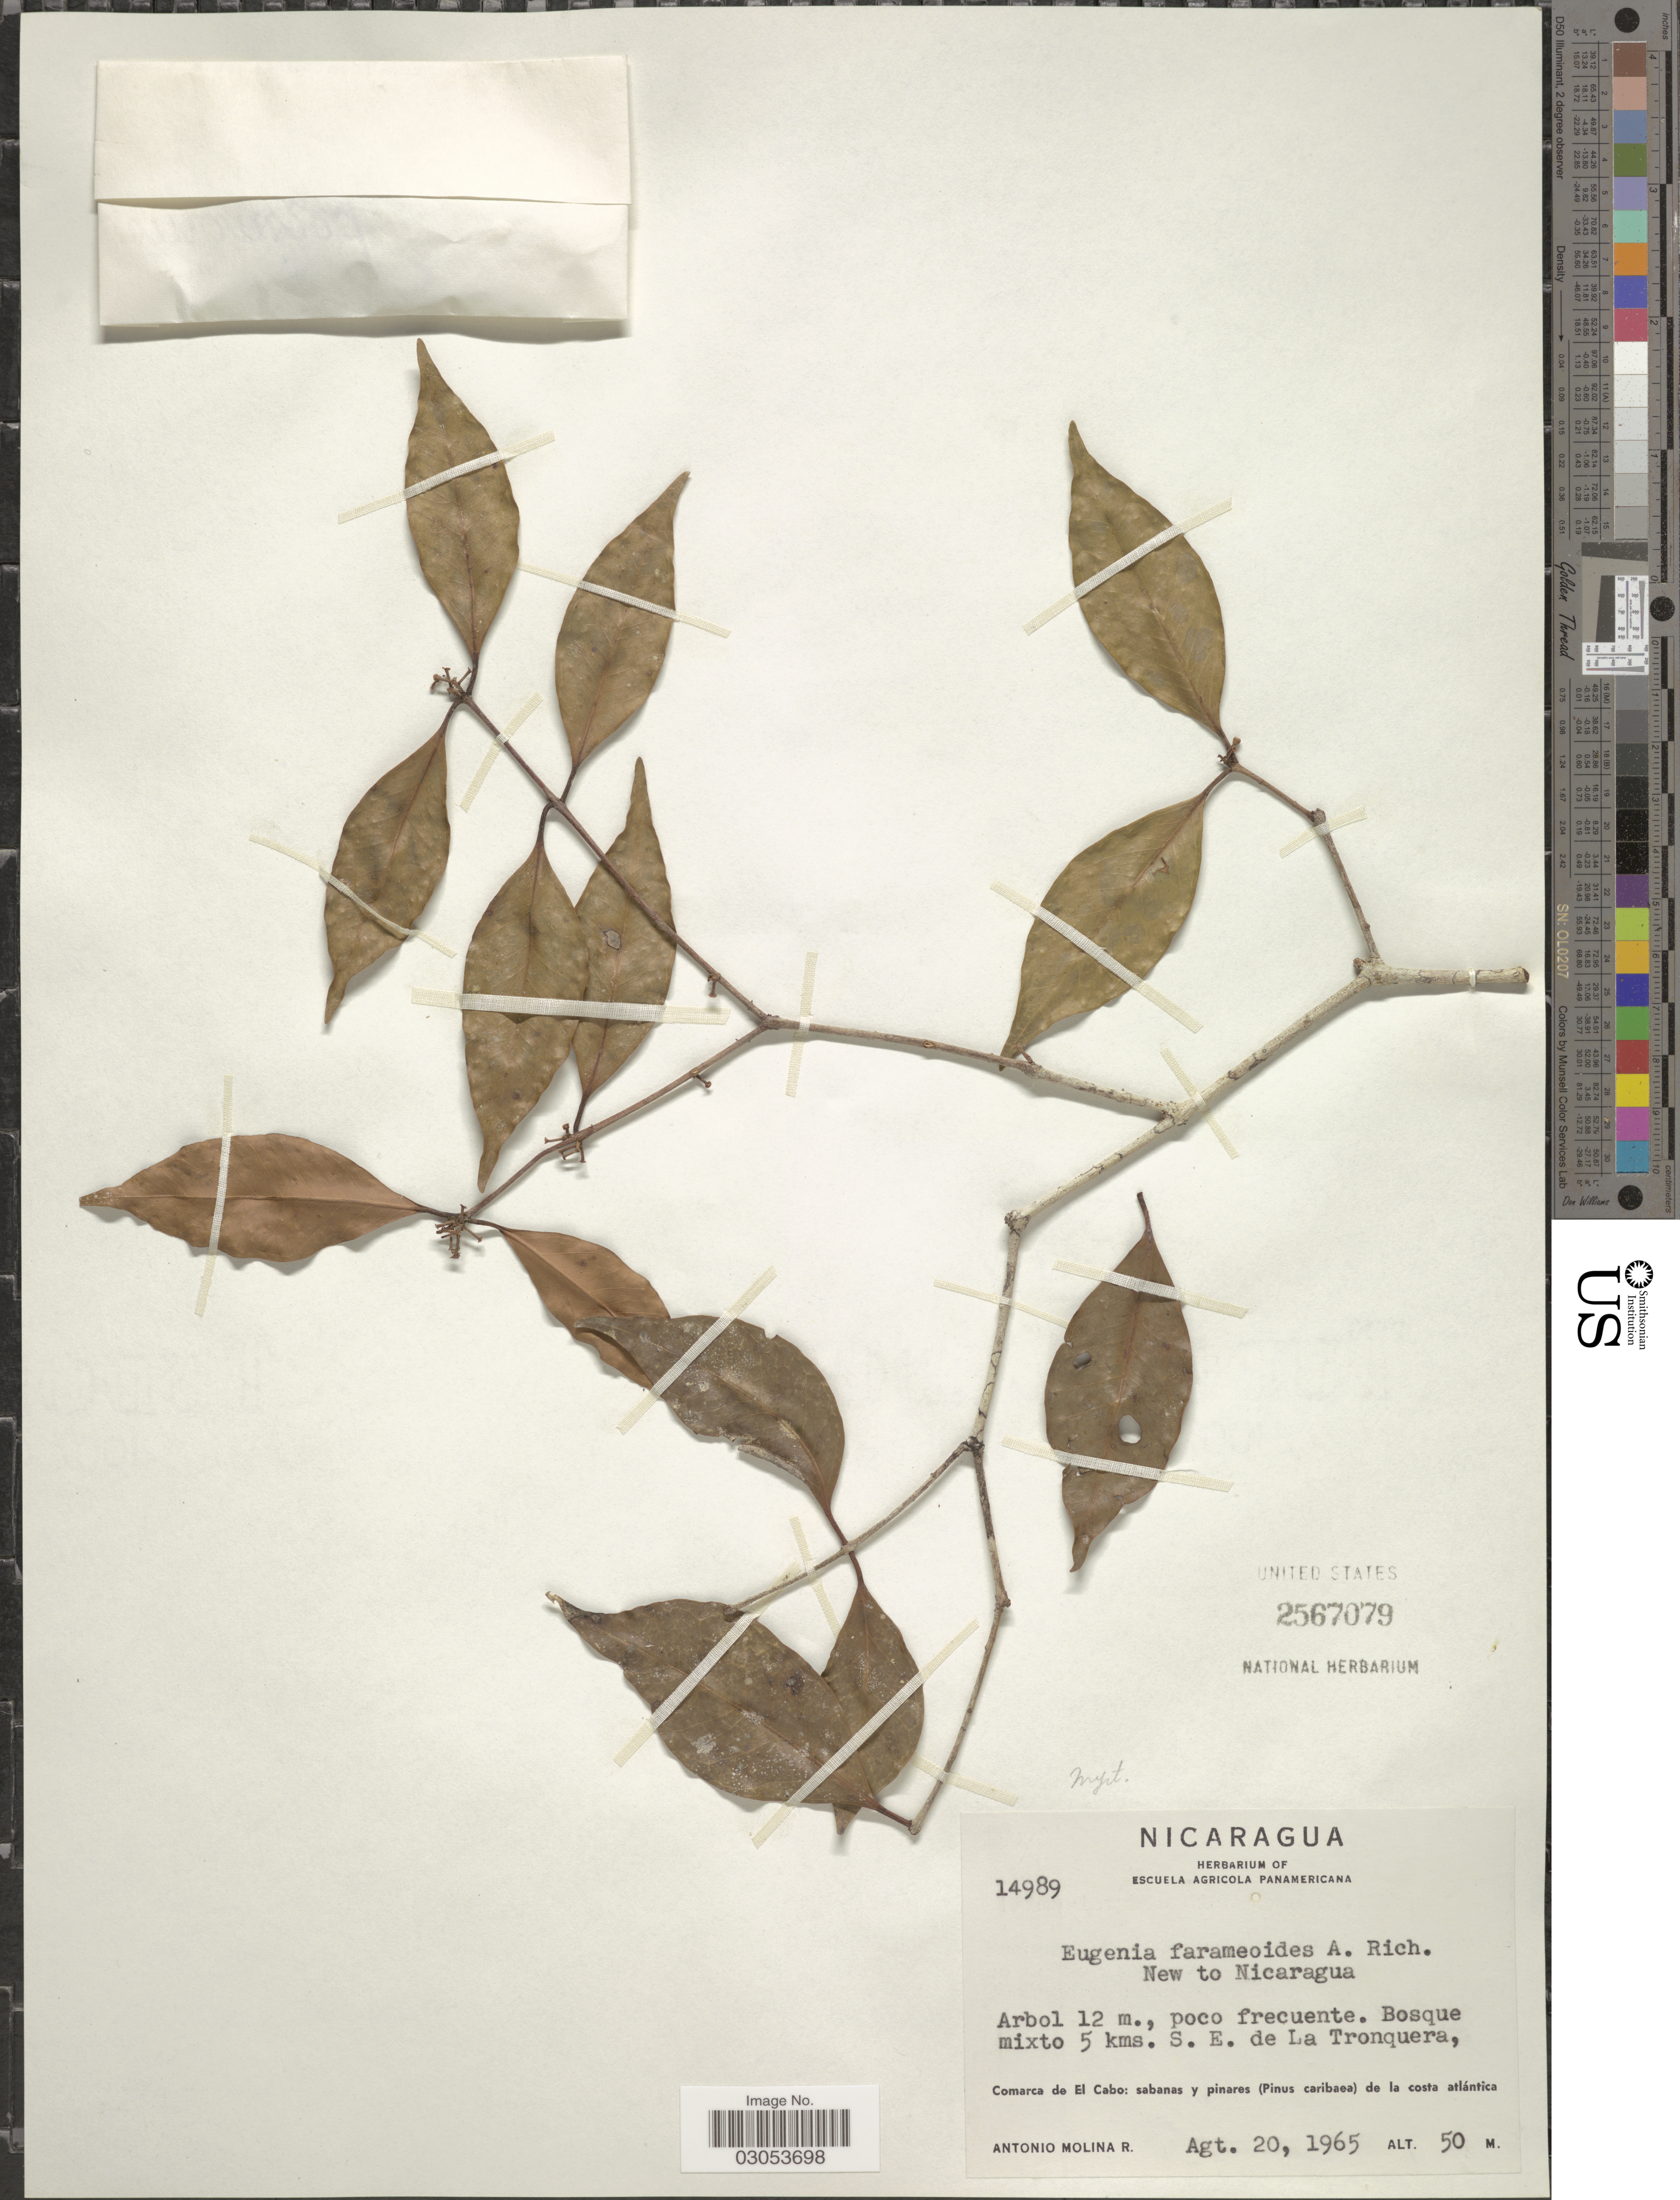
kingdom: Plantae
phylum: Tracheophyta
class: Magnoliopsida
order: Myrtales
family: Myrtaceae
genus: Eugenia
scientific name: Eugenia farameoides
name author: A. Rich.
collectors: A. Molina R.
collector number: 14989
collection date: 1965-08-20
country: Nicaragua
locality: Bosque mixto 5 kms. S.E. de La Tronquera, Comarca de El Cabo: sabanas y pinares (Pinus caribaea) de la costa atlántica.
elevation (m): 50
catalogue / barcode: US 2567079